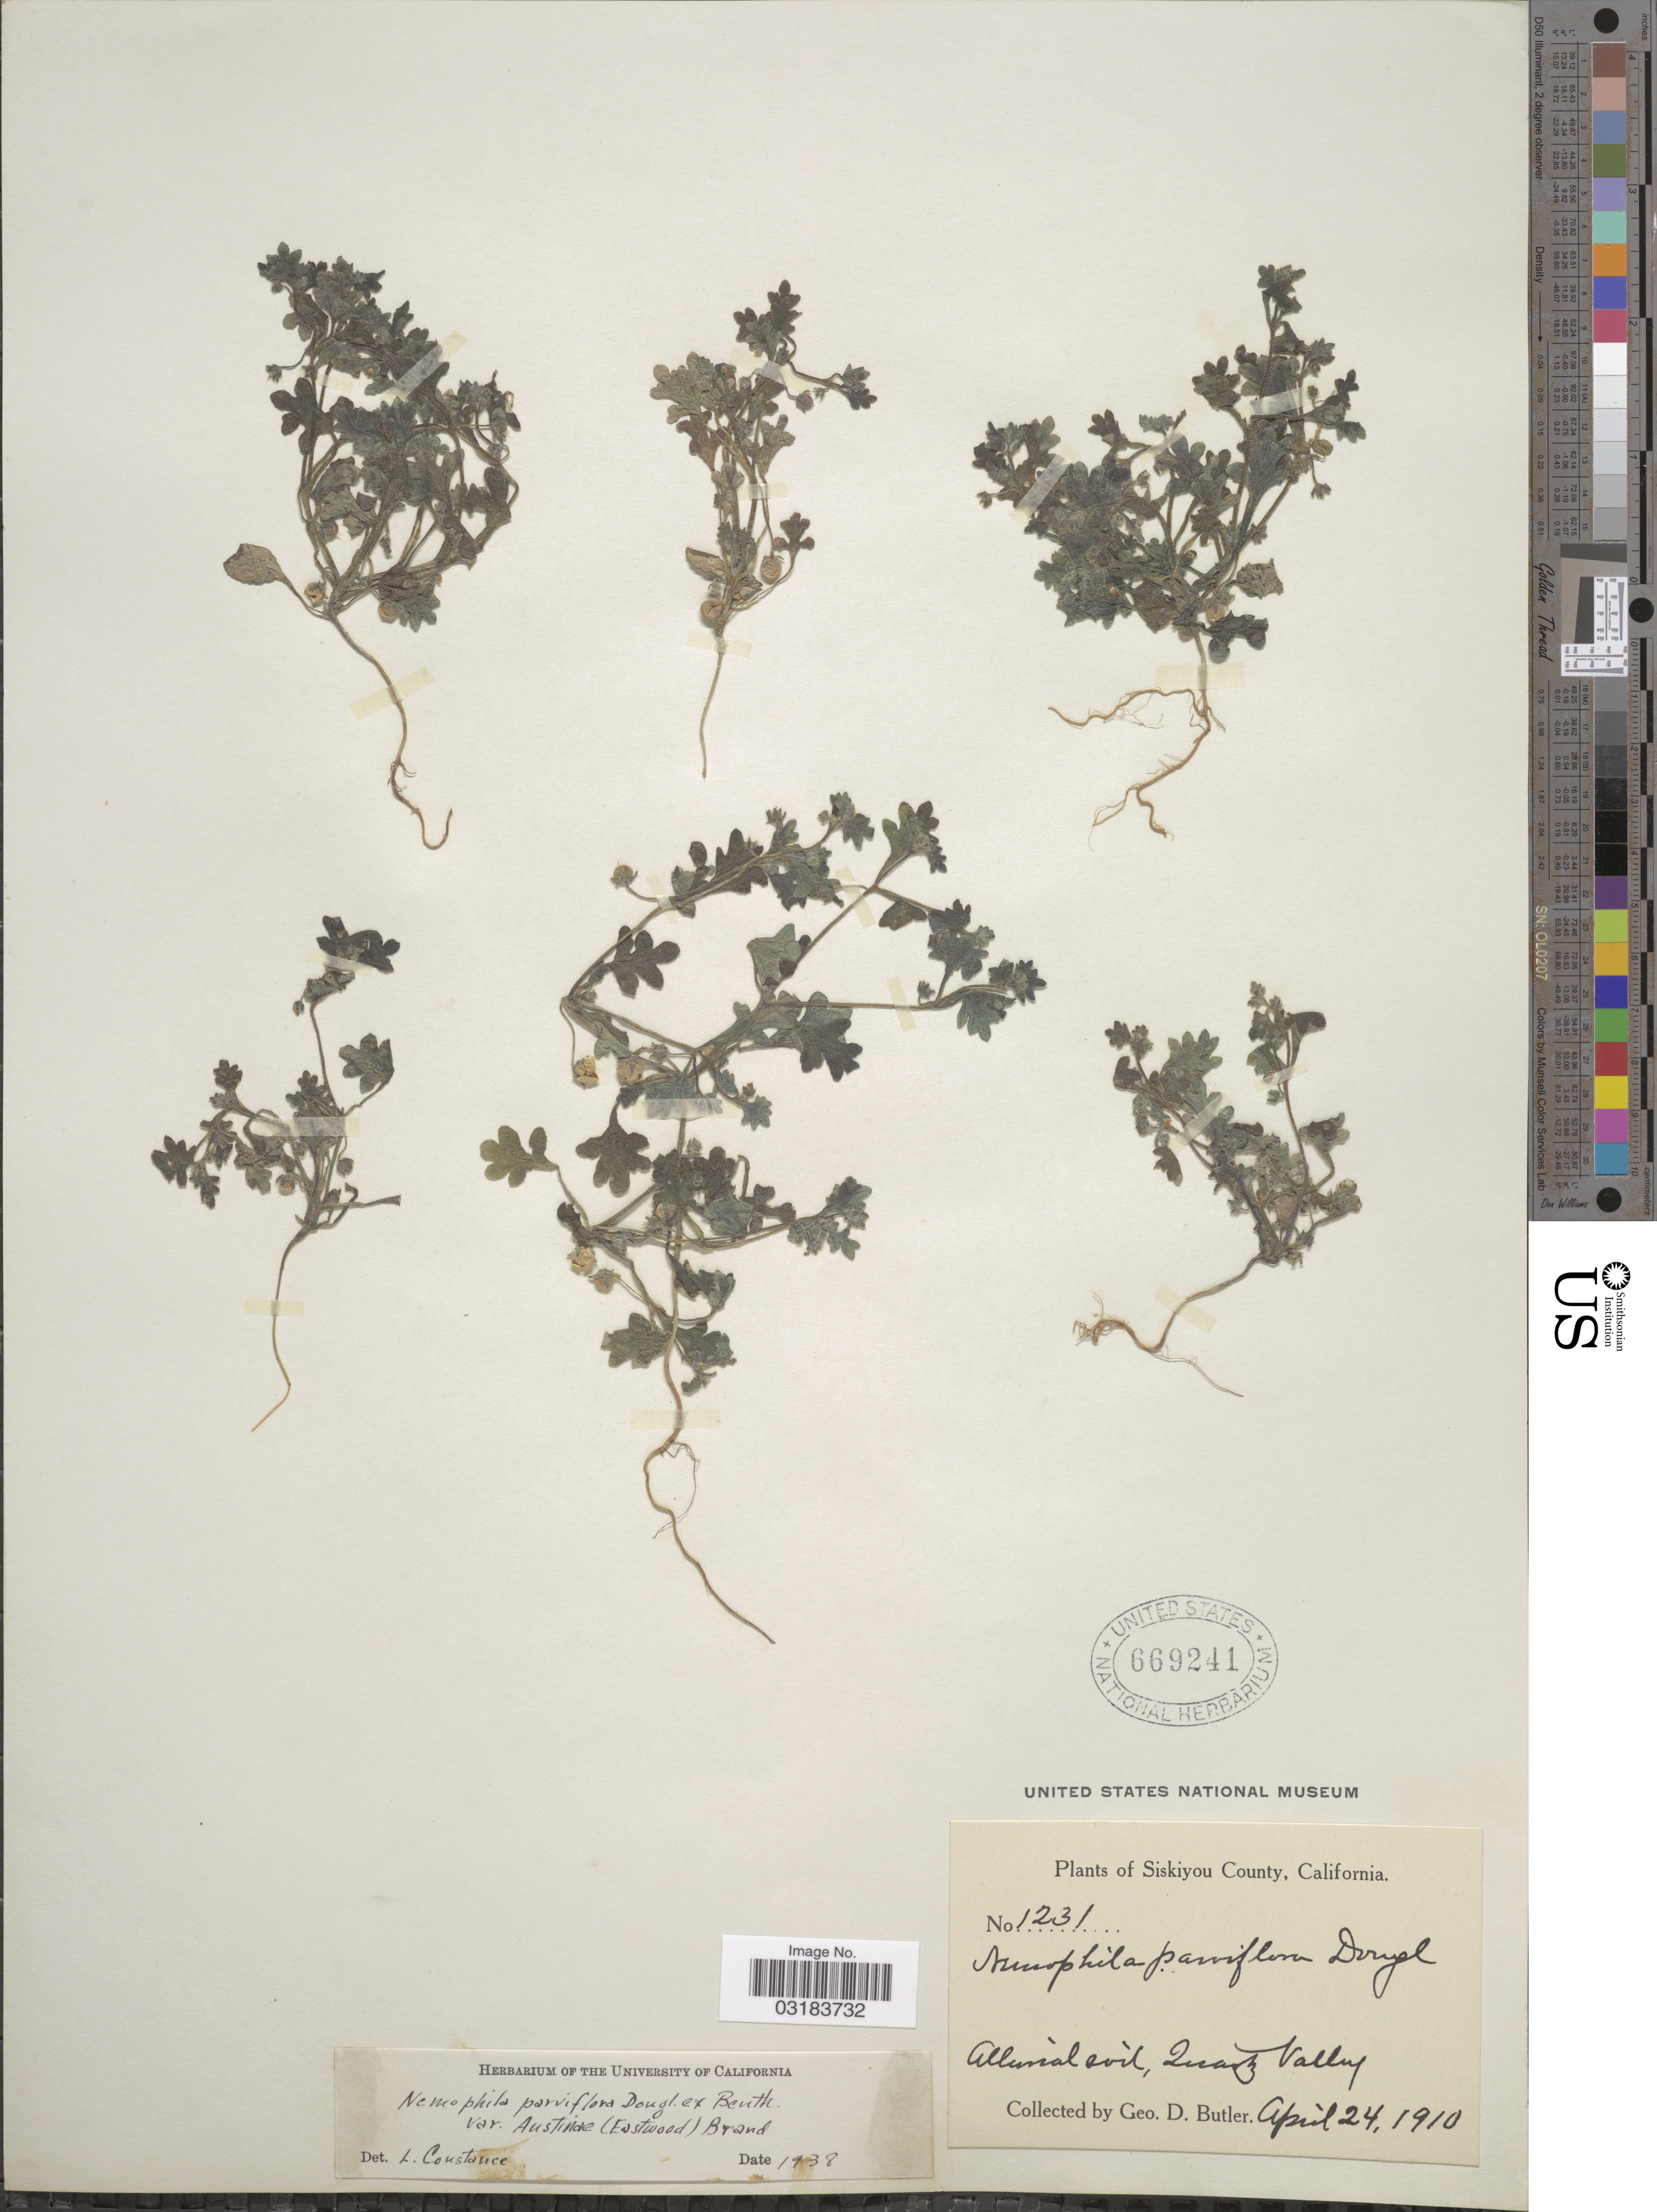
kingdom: Plantae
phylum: Tracheophyta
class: Magnoliopsida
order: Boraginales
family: Hydrophyllaceae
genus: Nemophila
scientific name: Nemophila parviflora var. austiniae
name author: (Eastw.) Brand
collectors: G. D. Butler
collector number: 1231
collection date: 1910-04-24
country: United States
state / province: California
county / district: Siskiyou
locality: Siskiyou County. Quartz Valley.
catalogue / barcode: US 669241